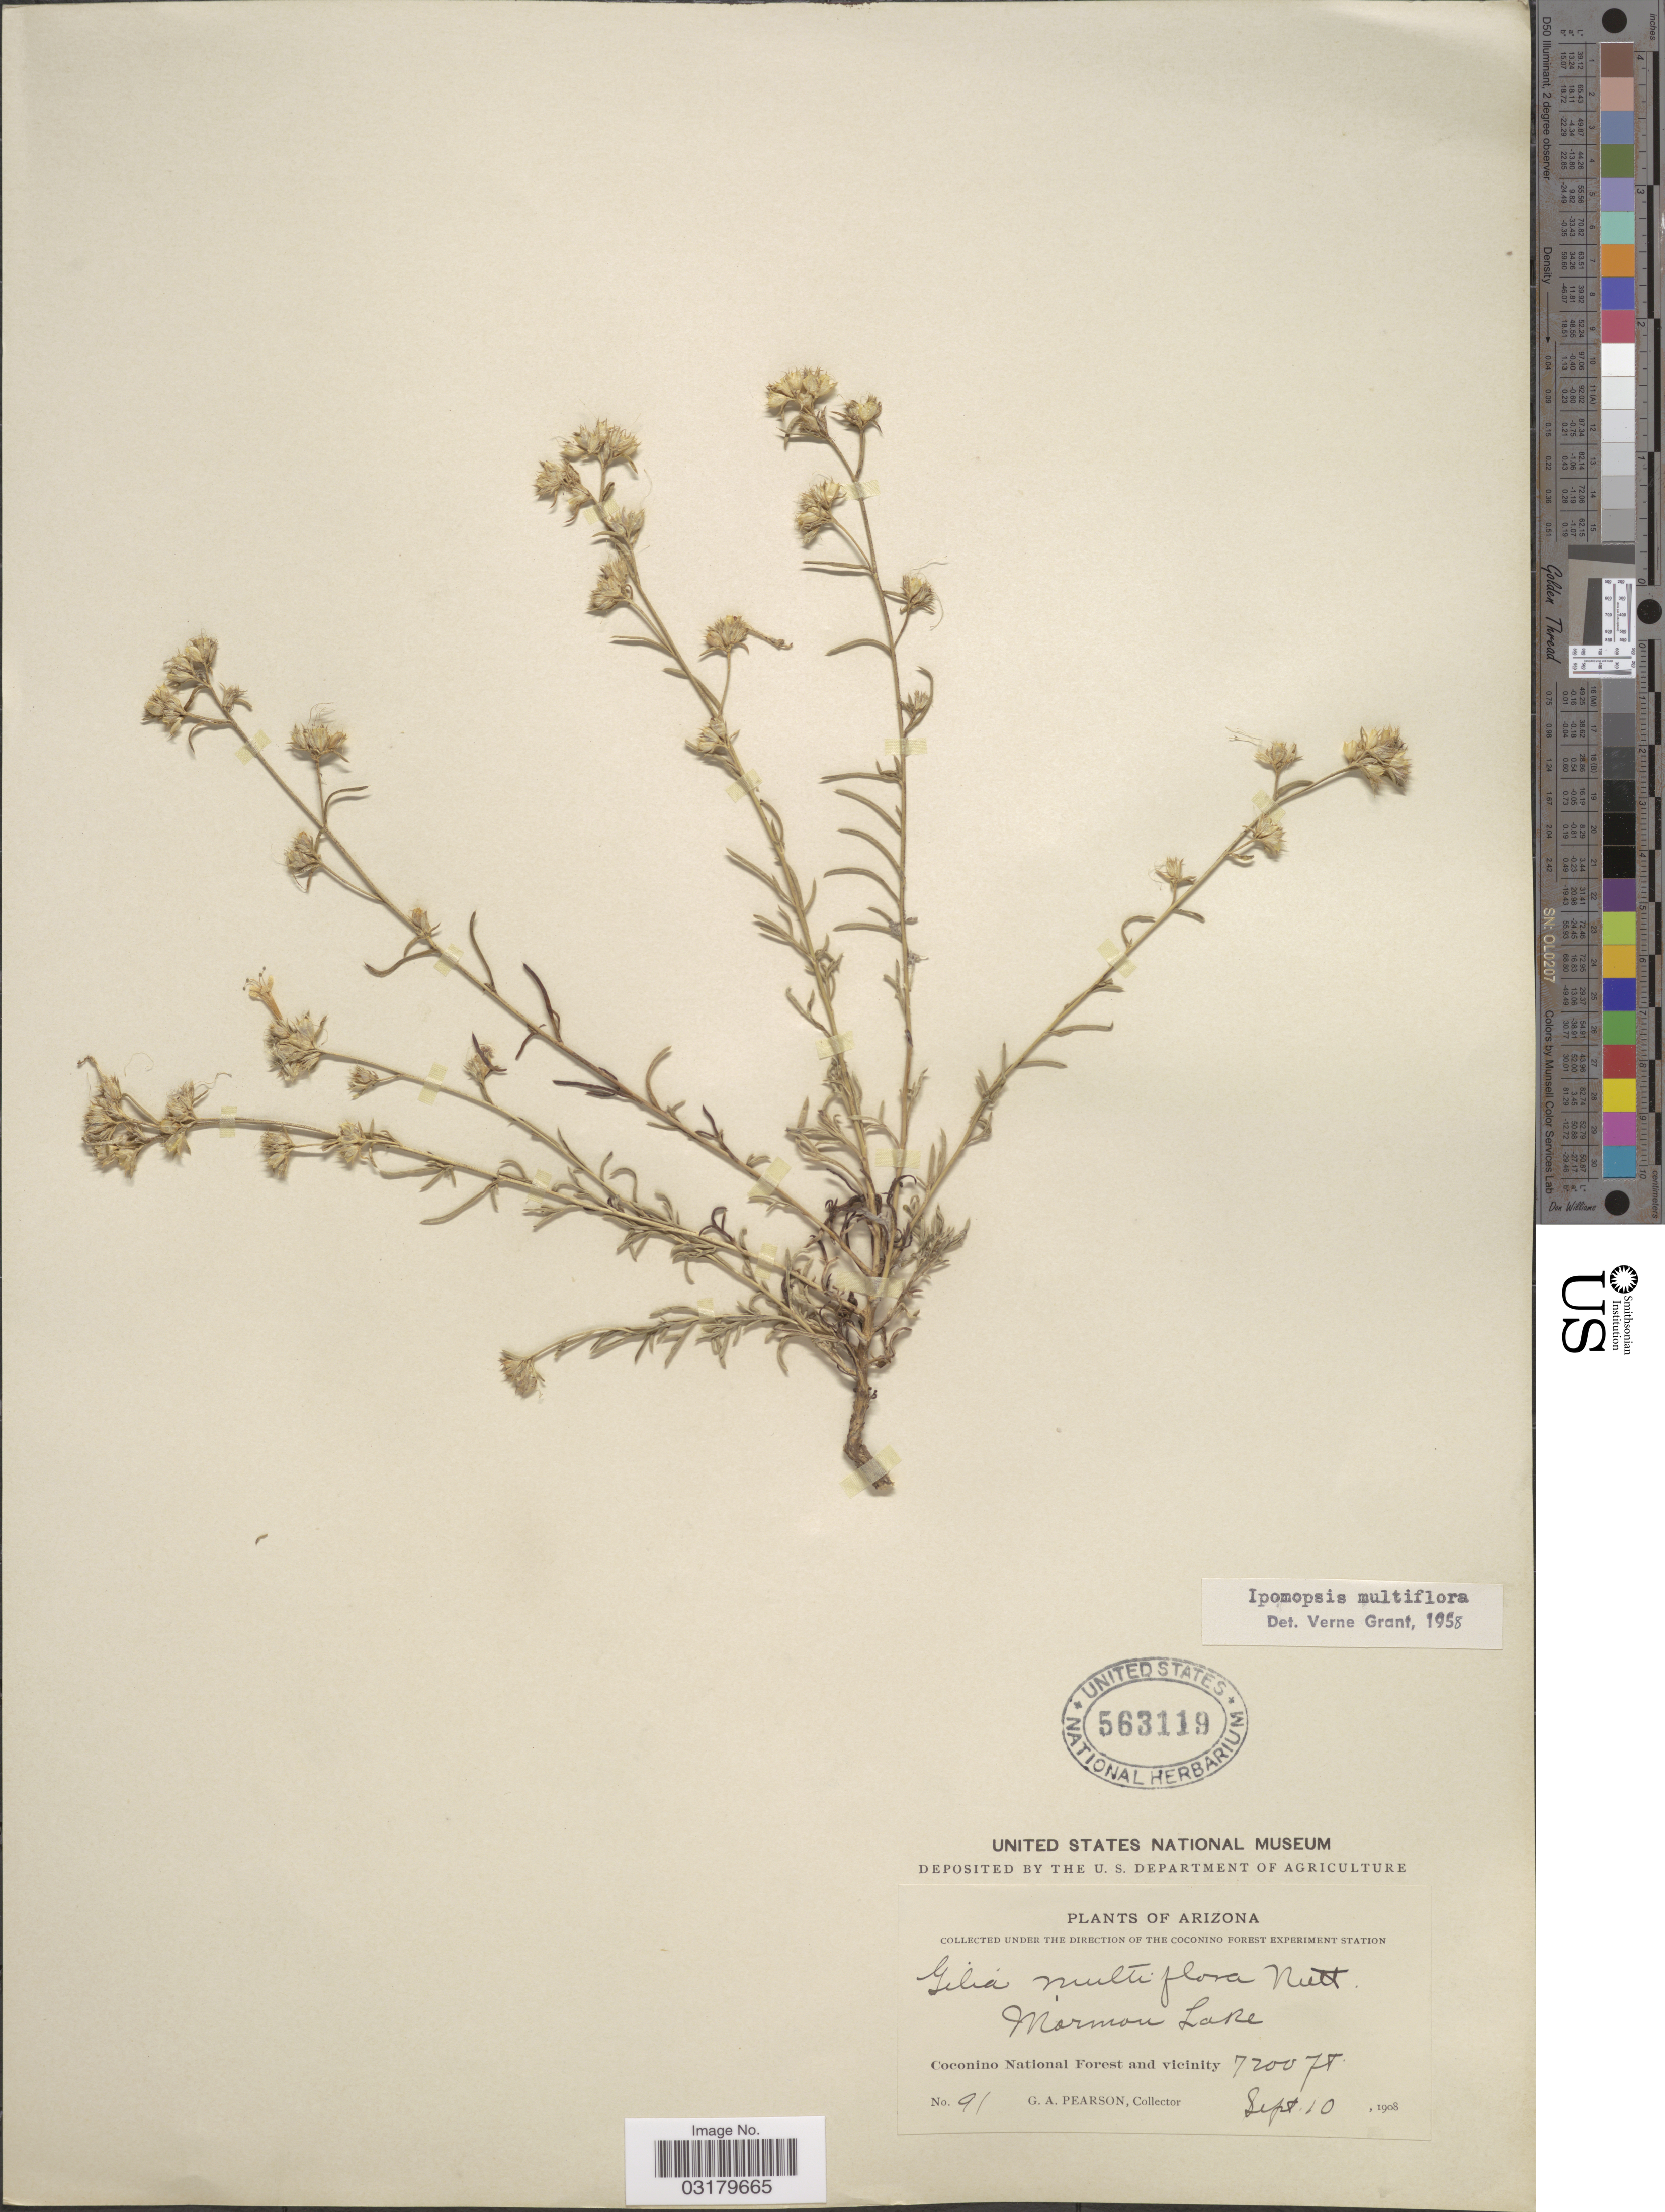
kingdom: Plantae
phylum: Tracheophyta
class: Magnoliopsida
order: Ericales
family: Polemoniaceae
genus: Ipomopsis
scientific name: Ipomopsis multiflora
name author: (Nutt.) V.E. Grant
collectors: G. Pearson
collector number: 91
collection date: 1908-09-10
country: United States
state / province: Arizona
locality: Mormon Lake. Coconino National Forest and vicinity.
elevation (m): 2195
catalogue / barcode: US 563119